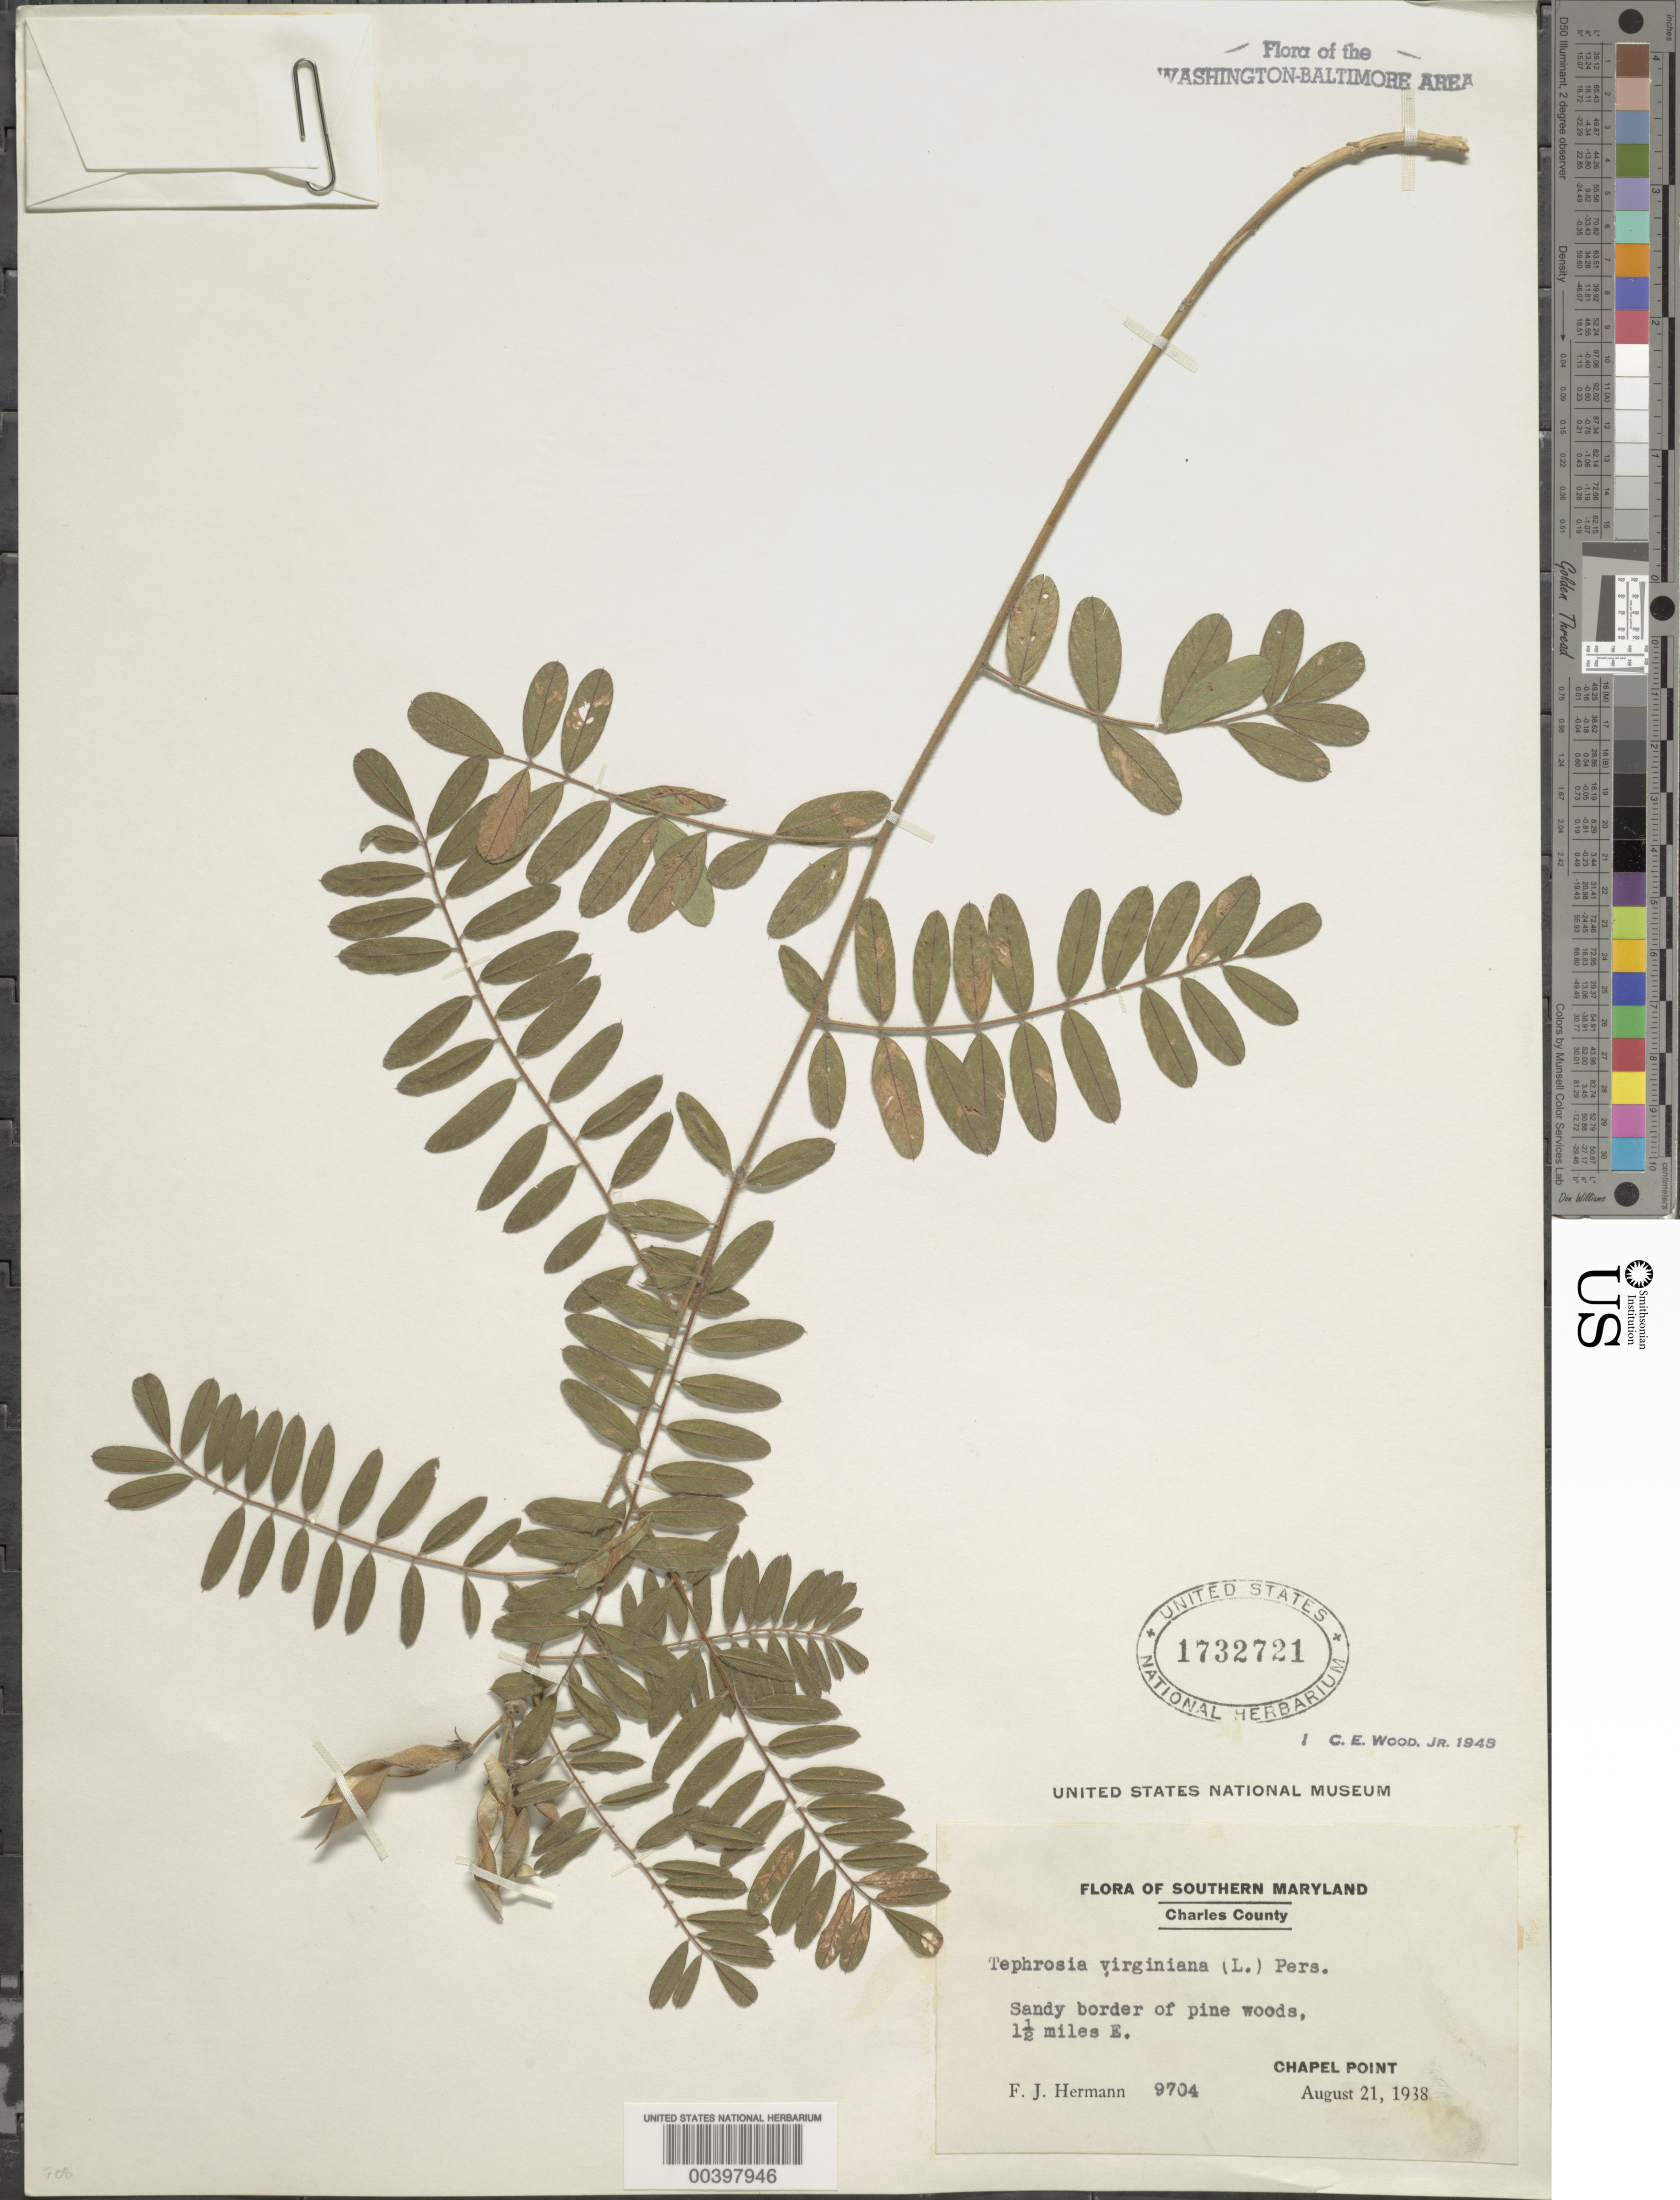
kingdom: Plantae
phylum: Tracheophyta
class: Magnoliopsida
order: Fabales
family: Fabaceae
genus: Tephrosia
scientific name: Tephrosia virginiana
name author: (L.) Pers.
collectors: F. J. Hermann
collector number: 9704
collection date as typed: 21 Aug 1938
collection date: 1938-08-21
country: United States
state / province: Maryland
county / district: Charles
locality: Chapel Point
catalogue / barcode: US 1732721